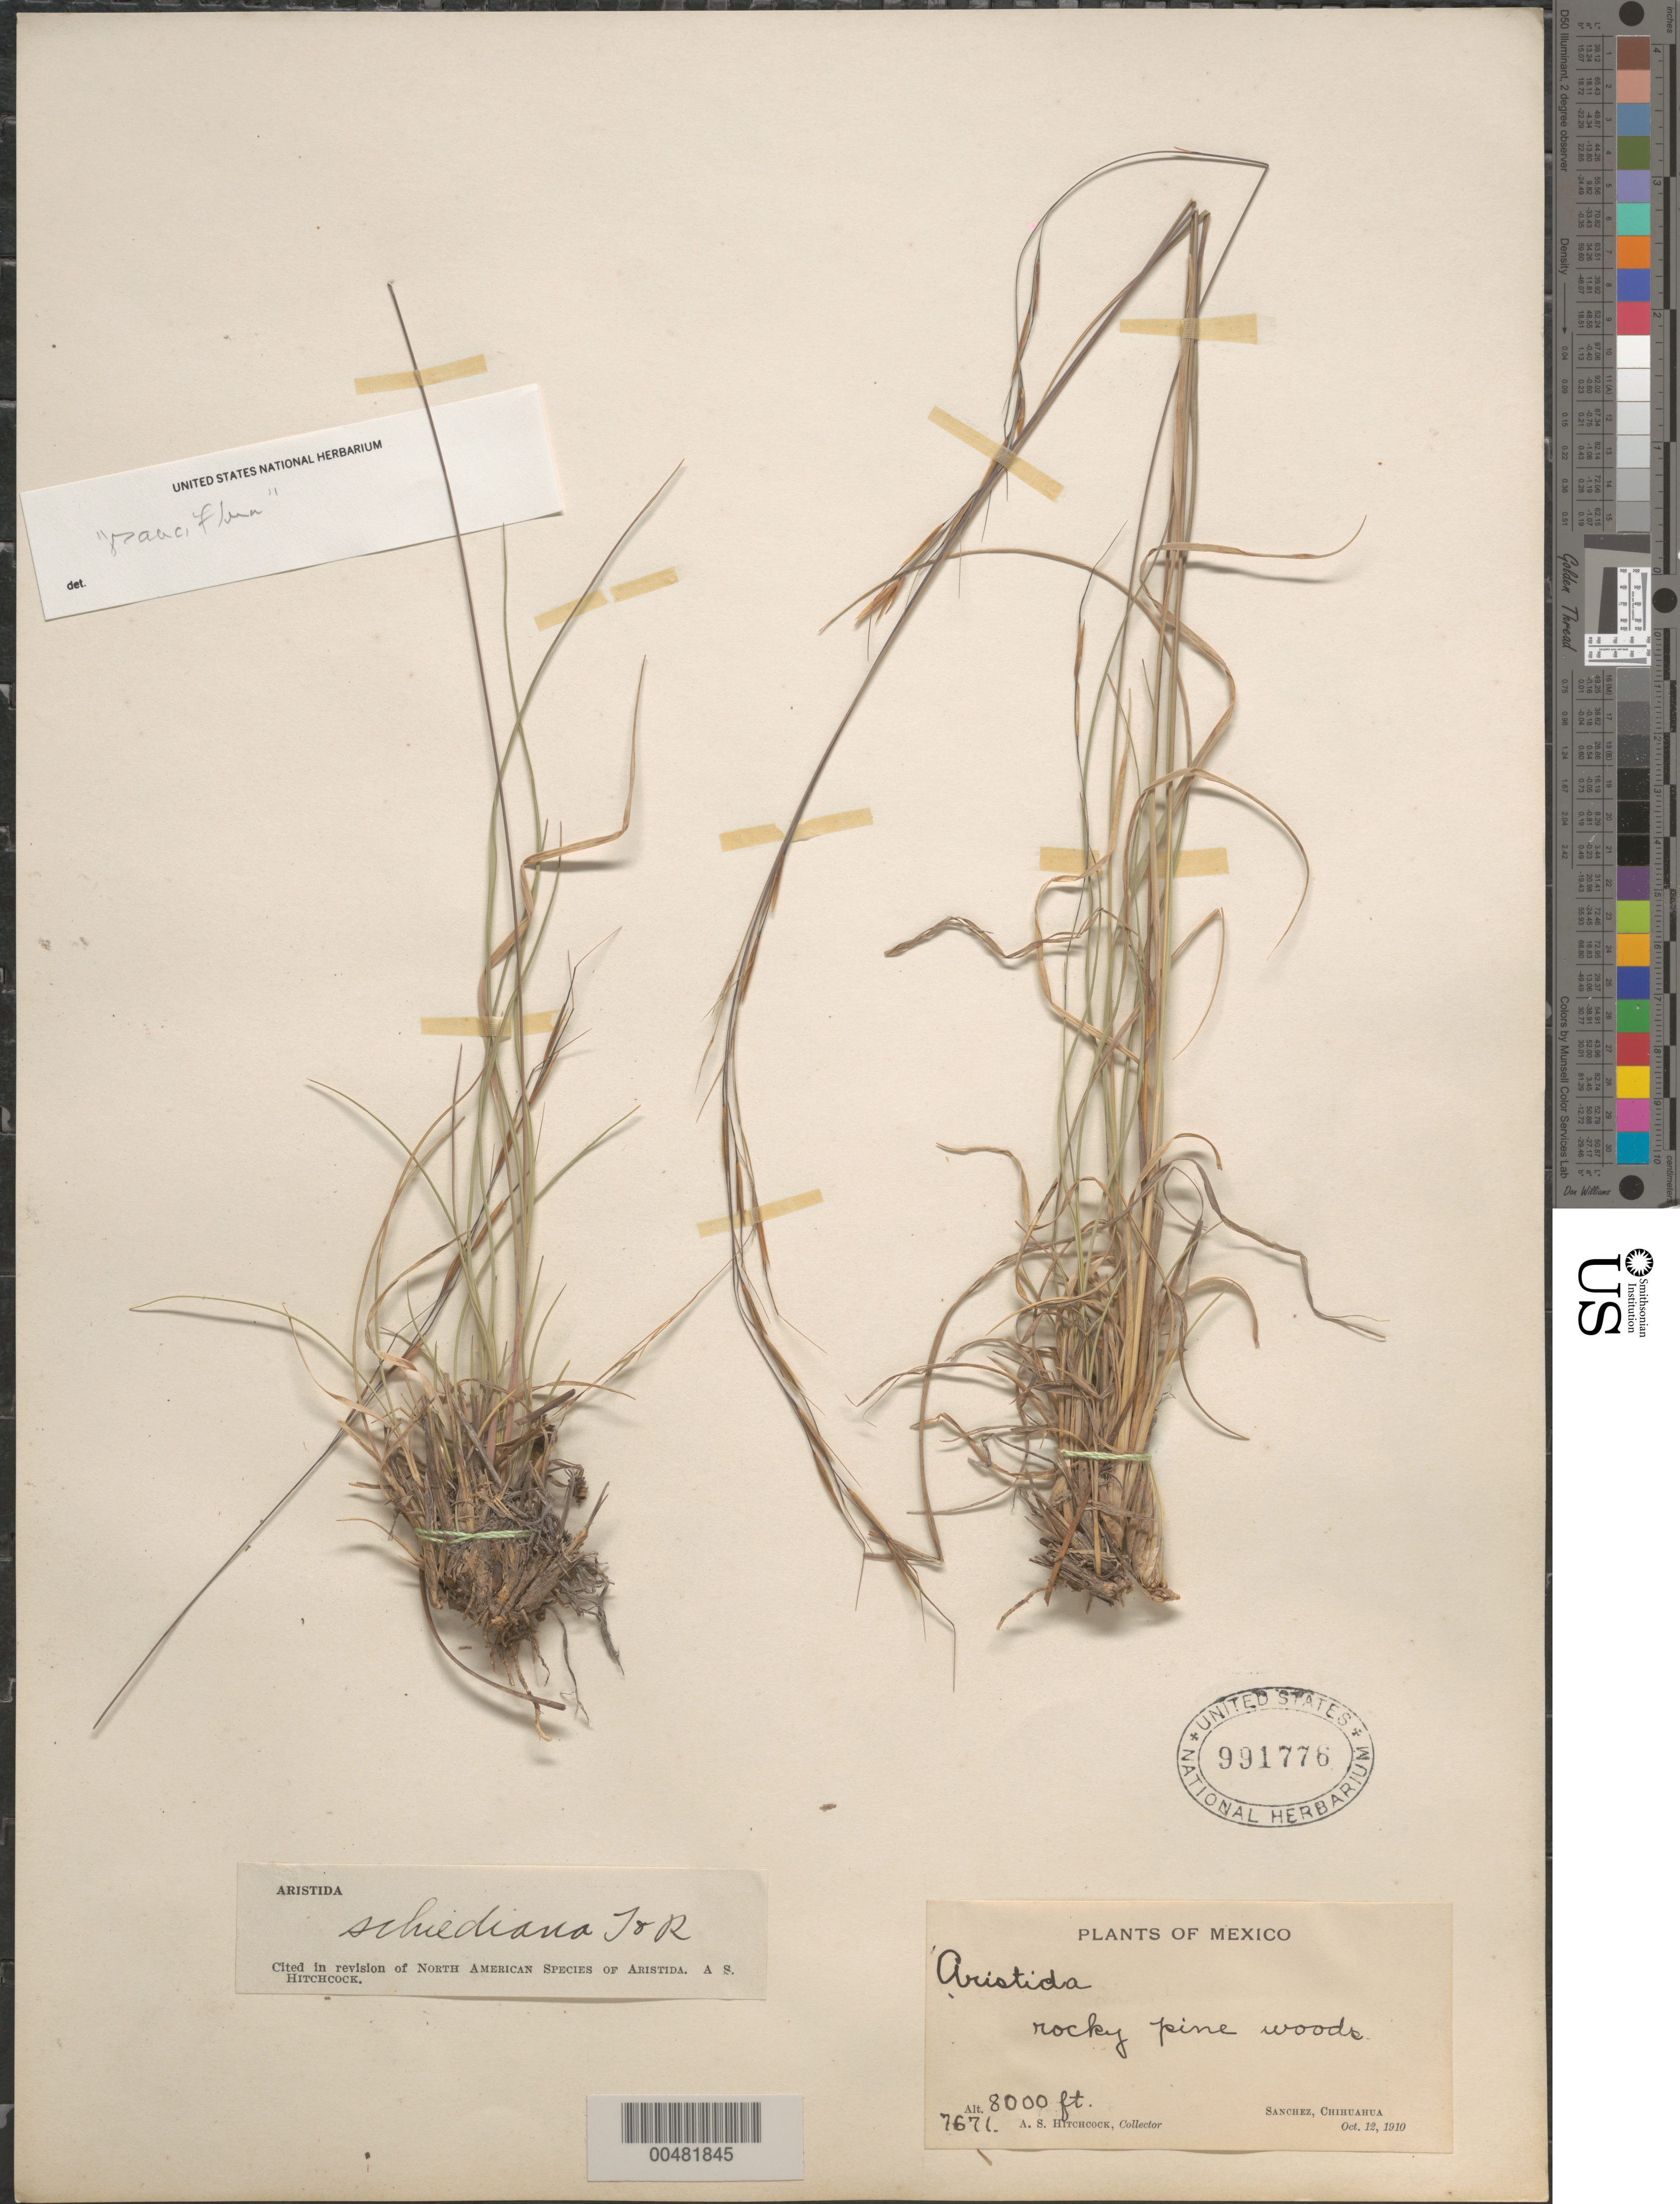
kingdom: Plantae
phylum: Tracheophyta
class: Liliopsida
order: Poales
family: Poaceae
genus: Aristida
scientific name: Aristida schiedeana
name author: Trin. & Rupr.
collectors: A. S. Hitchcock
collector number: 7671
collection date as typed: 12 Oct 1910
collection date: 1910-10-12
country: Mexico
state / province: Chihuahua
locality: Sanchez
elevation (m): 2438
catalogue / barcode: US 991776